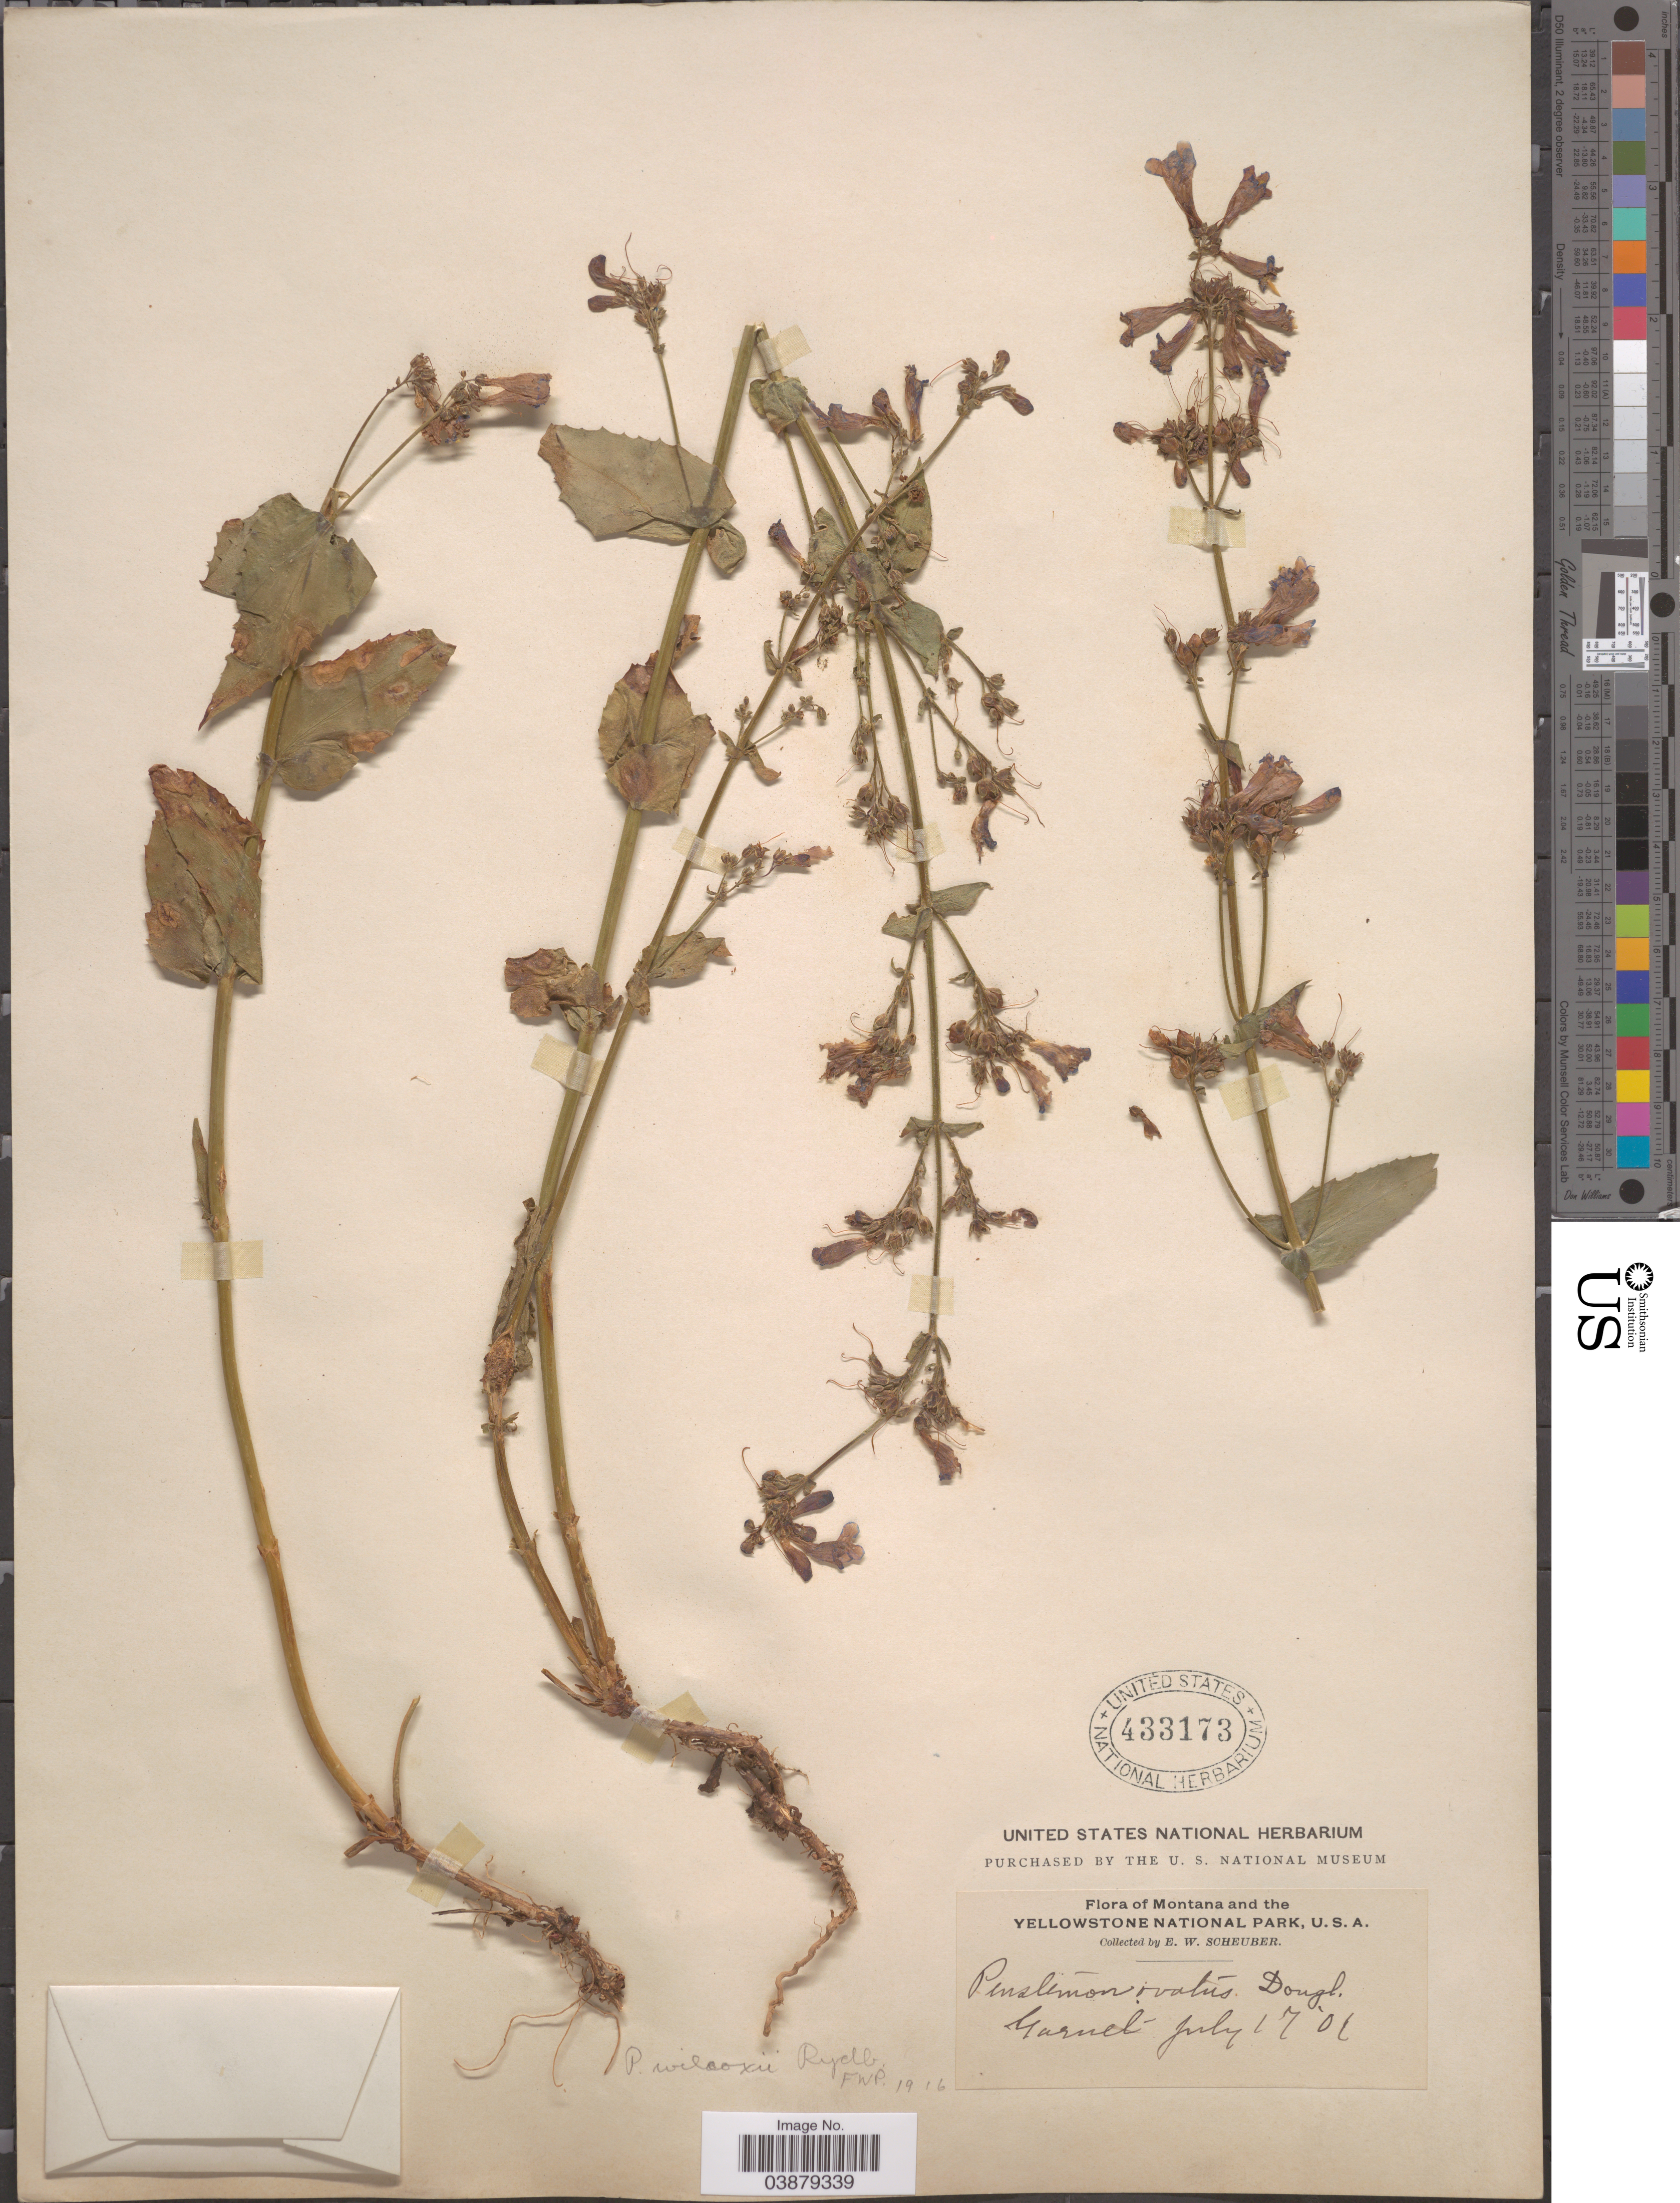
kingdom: Plantae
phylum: Tracheophyta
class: Magnoliopsida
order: Lamiales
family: Plantaginaceae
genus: Penstemon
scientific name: Penstemon wilcoxii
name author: Rydb.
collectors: E. Scheuber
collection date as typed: Transcribed d/m/y: 17/7/1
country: United States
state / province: Montana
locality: Montana and the Yellowstone National Park. Garnel.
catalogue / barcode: US 433173